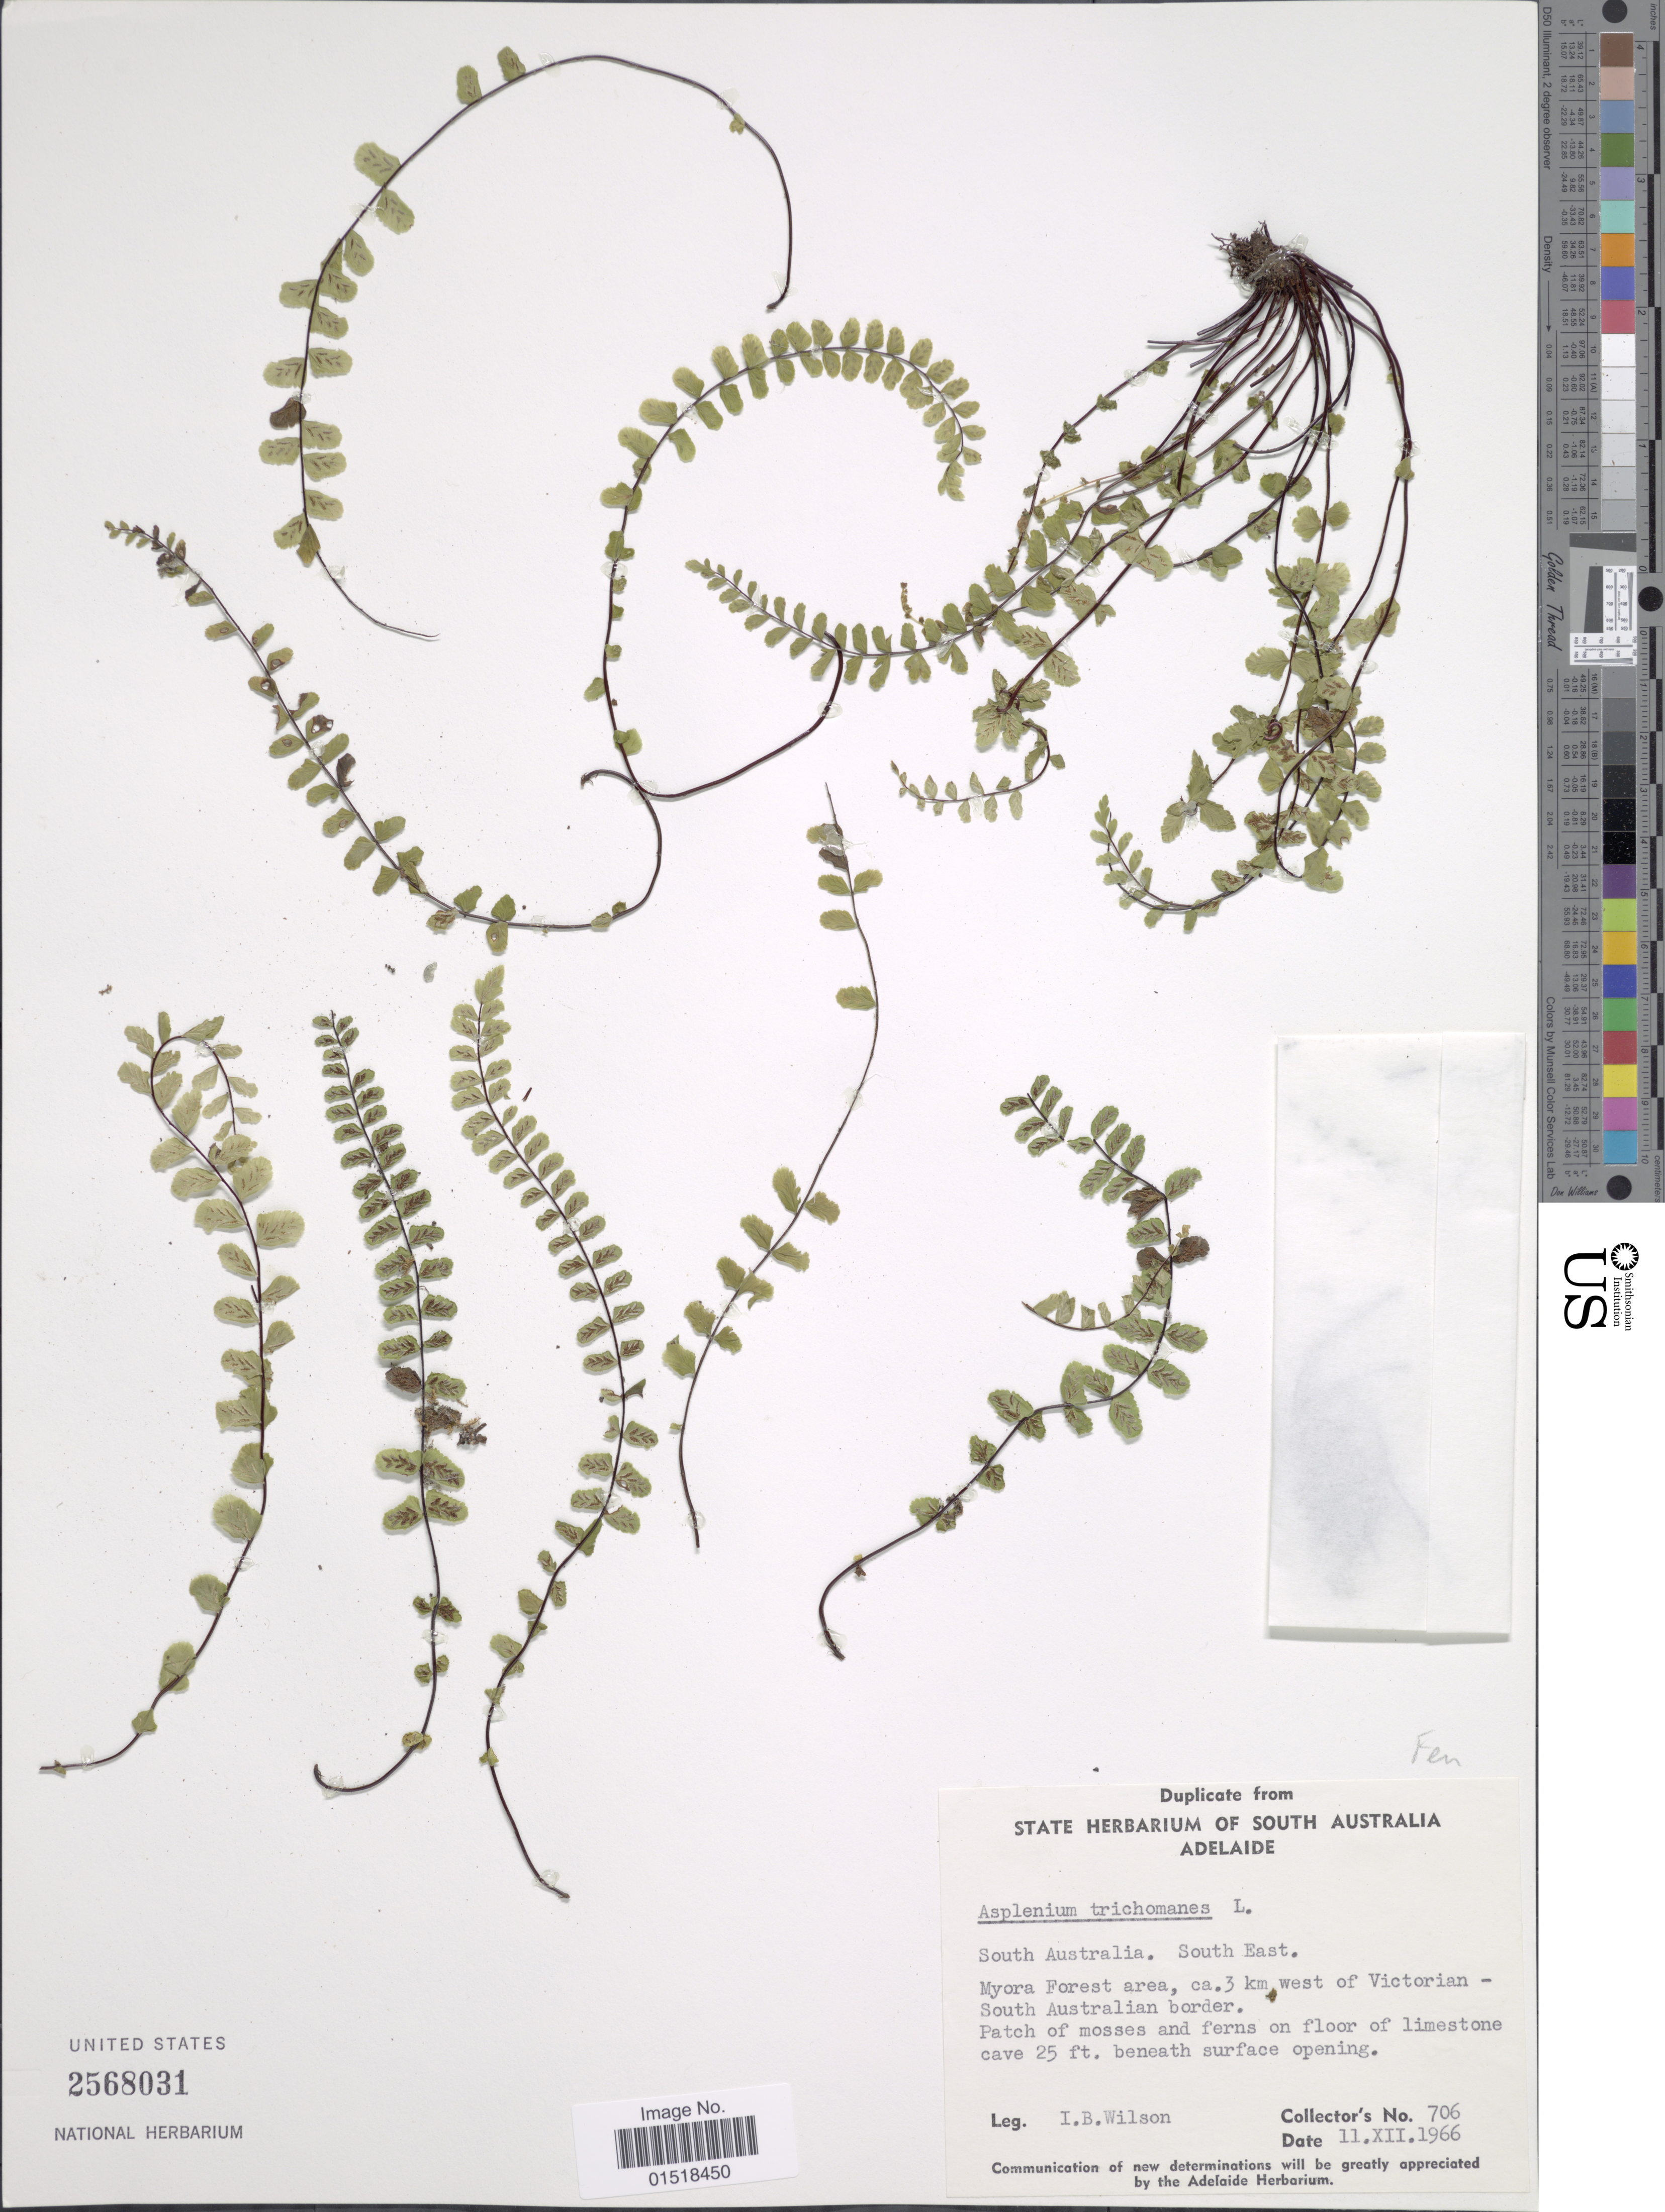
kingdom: Plantae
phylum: Tracheophyta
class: Polypodiopsida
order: Polypodiales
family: Aspleniaceae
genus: Asplenium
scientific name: Asplenium trichomanes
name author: L.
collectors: I. B. Wilson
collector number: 706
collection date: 1966-12-11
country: Australia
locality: South Australia. South East. Myora Forest area, ca. 3 km west of Victorian - South Australian border.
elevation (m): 8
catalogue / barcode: US 2568031